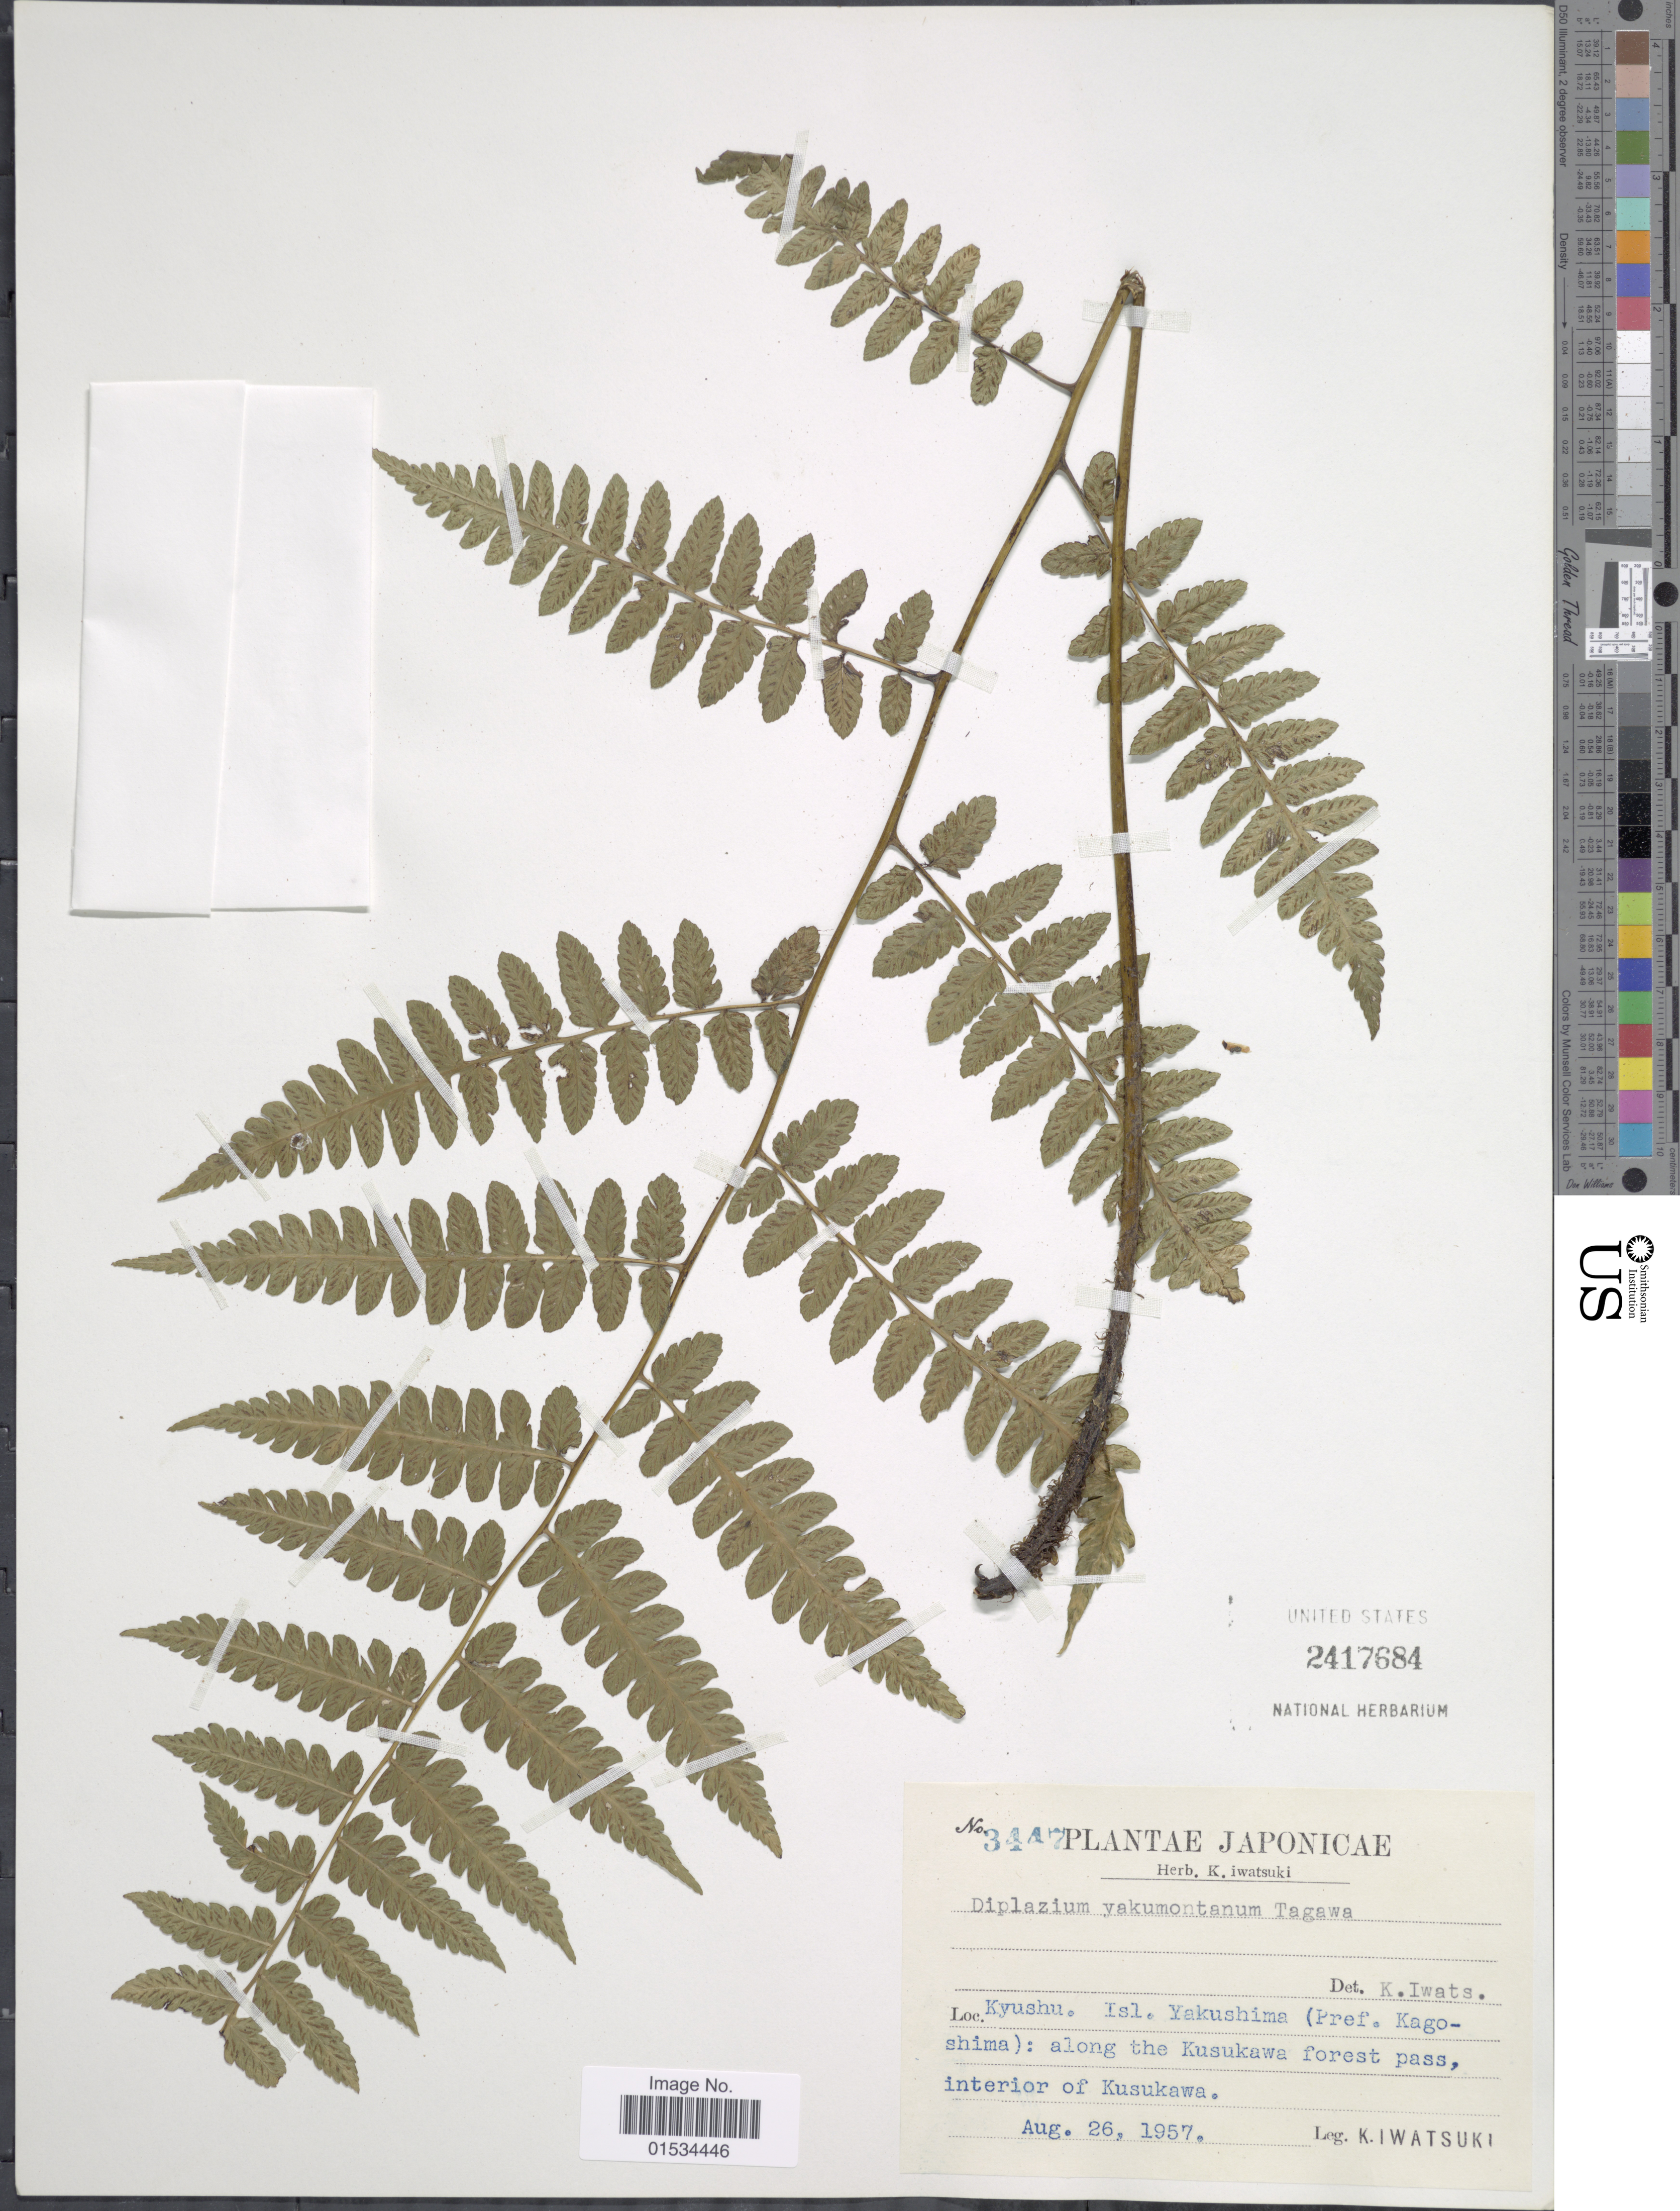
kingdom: Plantae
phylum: Tracheophyta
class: Polypodiopsida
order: Polypodiales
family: Athyriaceae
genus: Diplazium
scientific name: Diplazium yakumontanum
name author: Tagawa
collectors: K. Iwatsuki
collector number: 3447*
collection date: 1957-08-29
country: Japan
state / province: Kagosima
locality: Kyushu. Isl. Yakushima: along the Kusukawa forest pass, interior of Kusukawa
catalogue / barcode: US 2417684